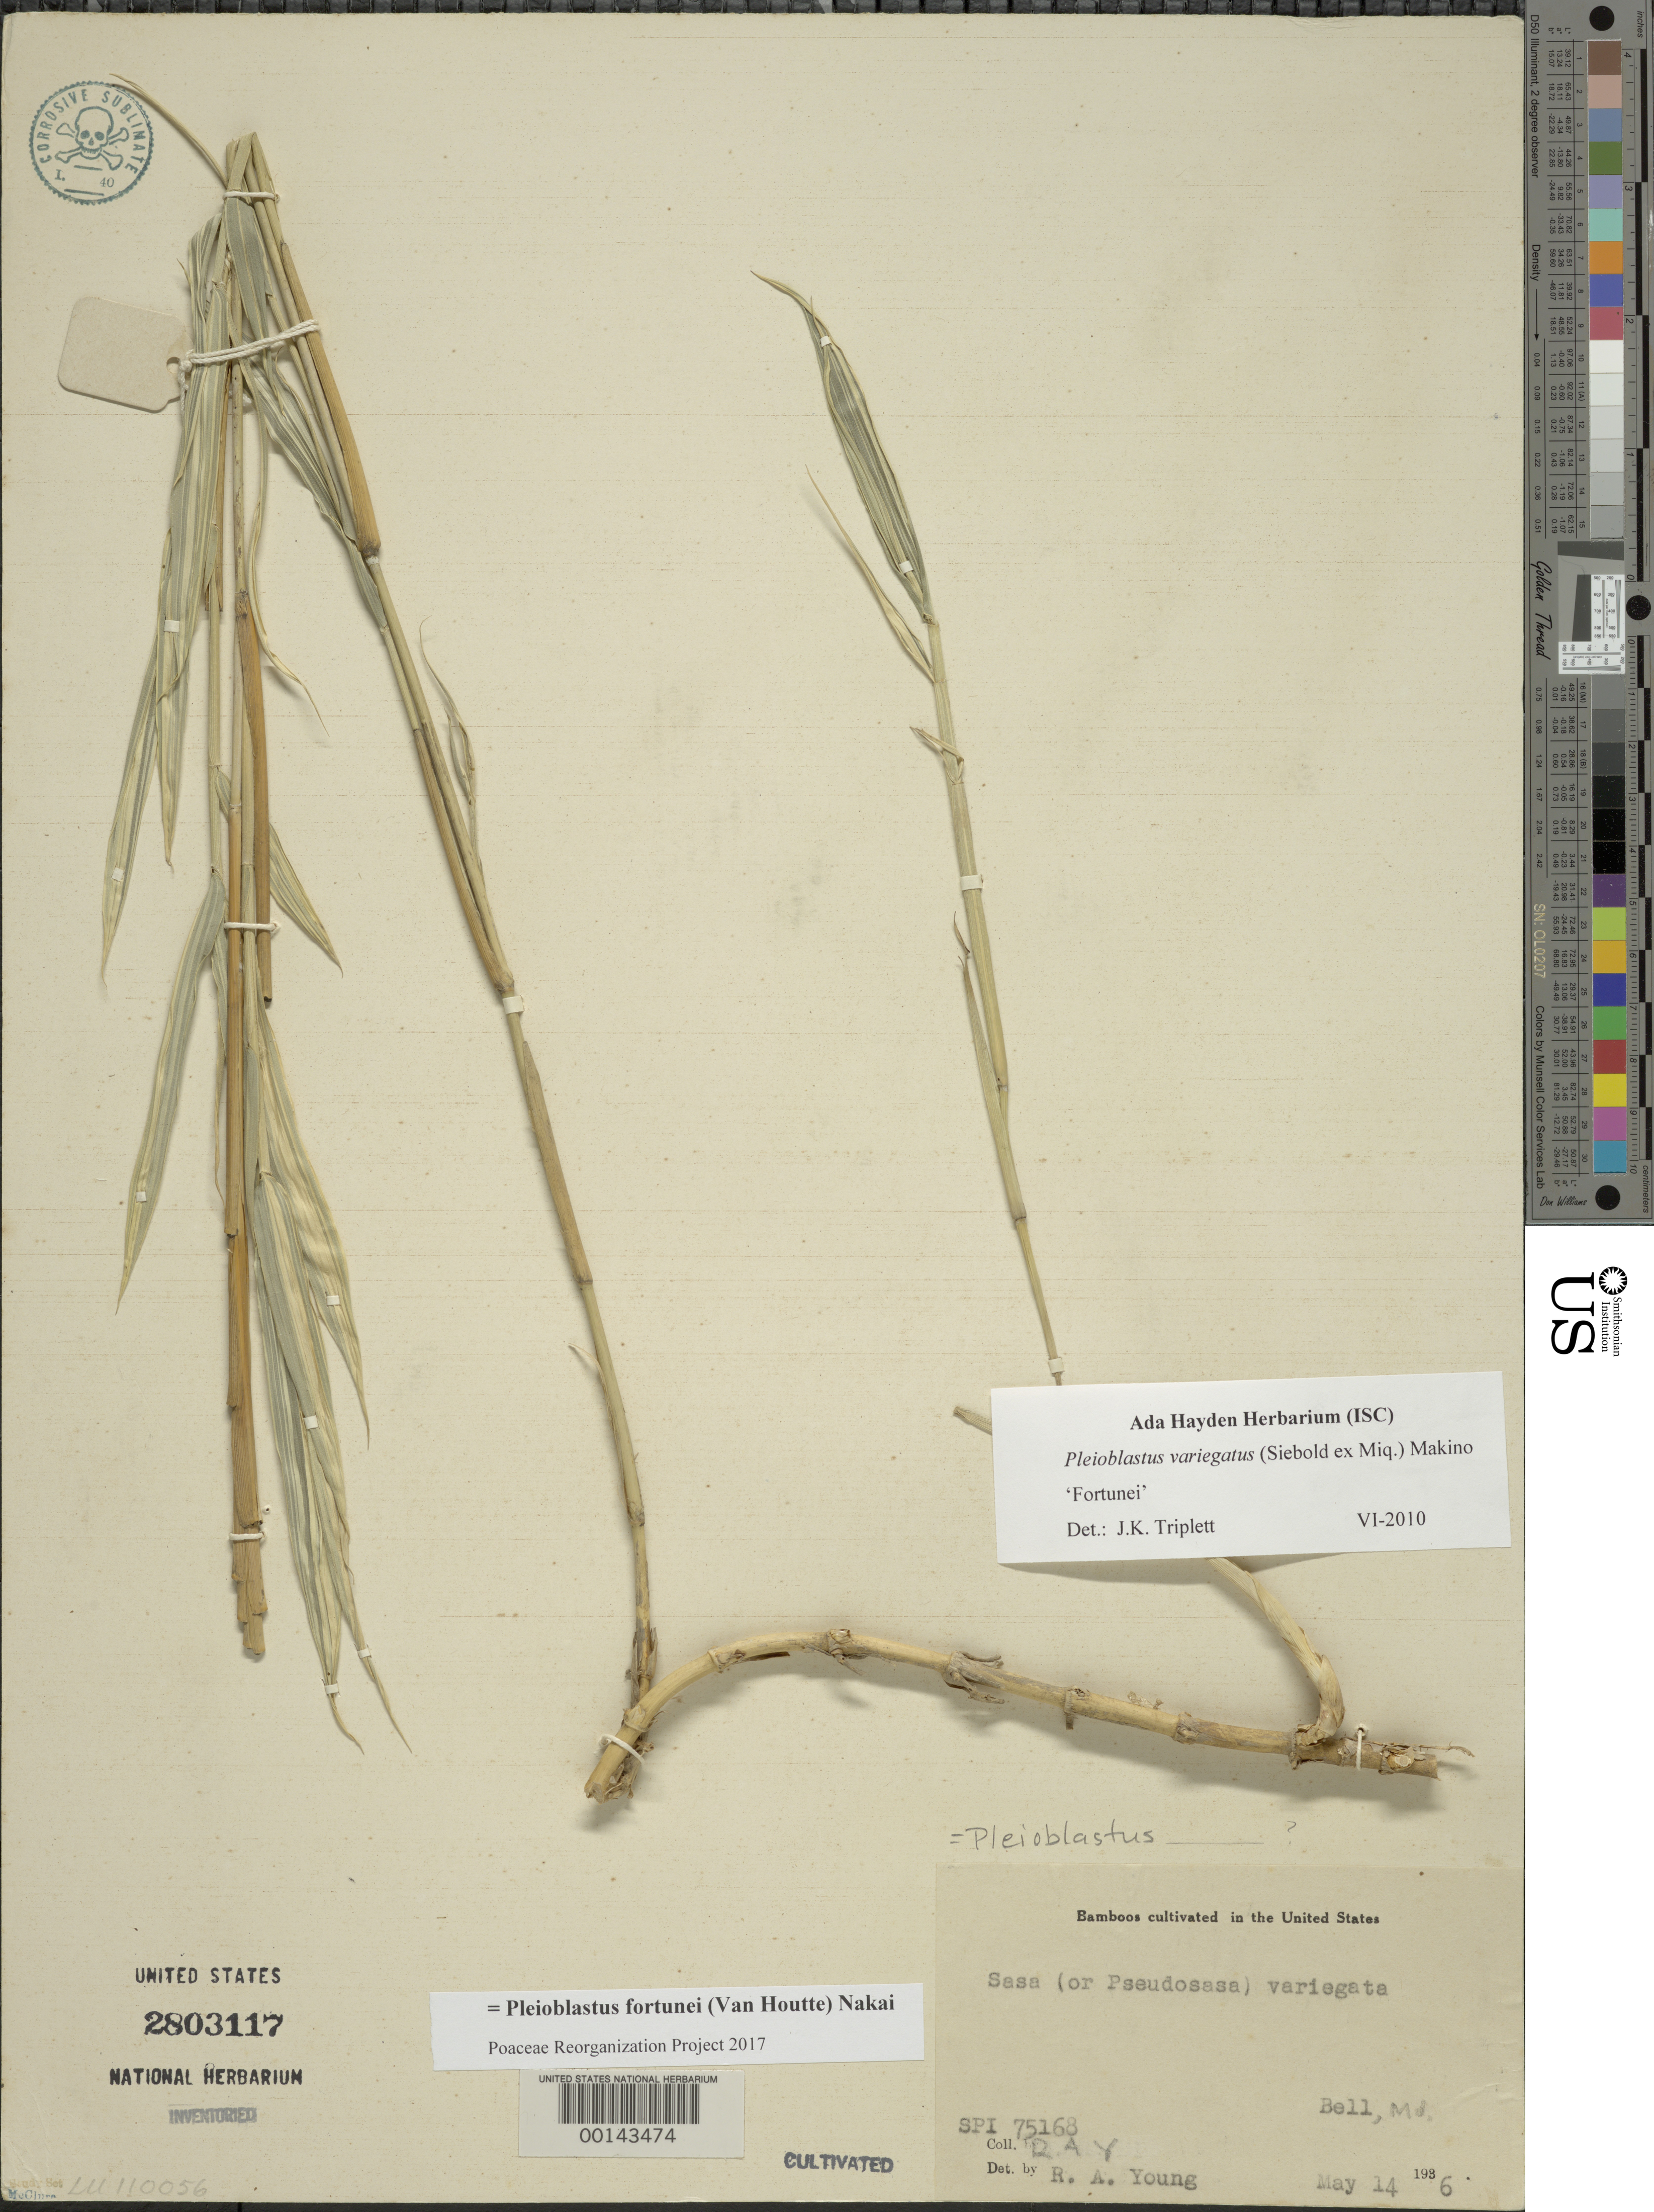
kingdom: Plantae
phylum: Tracheophyta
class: Liliopsida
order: Poales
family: Poaceae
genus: Pleioblastus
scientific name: Pleioblastus fortunei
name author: (Van Houtte) Nakai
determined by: Poaceae Reorganization Project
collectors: R. A. Young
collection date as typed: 14 May 1936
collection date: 1936-05-14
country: United States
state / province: Maryland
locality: Bell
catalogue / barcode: US 2803117